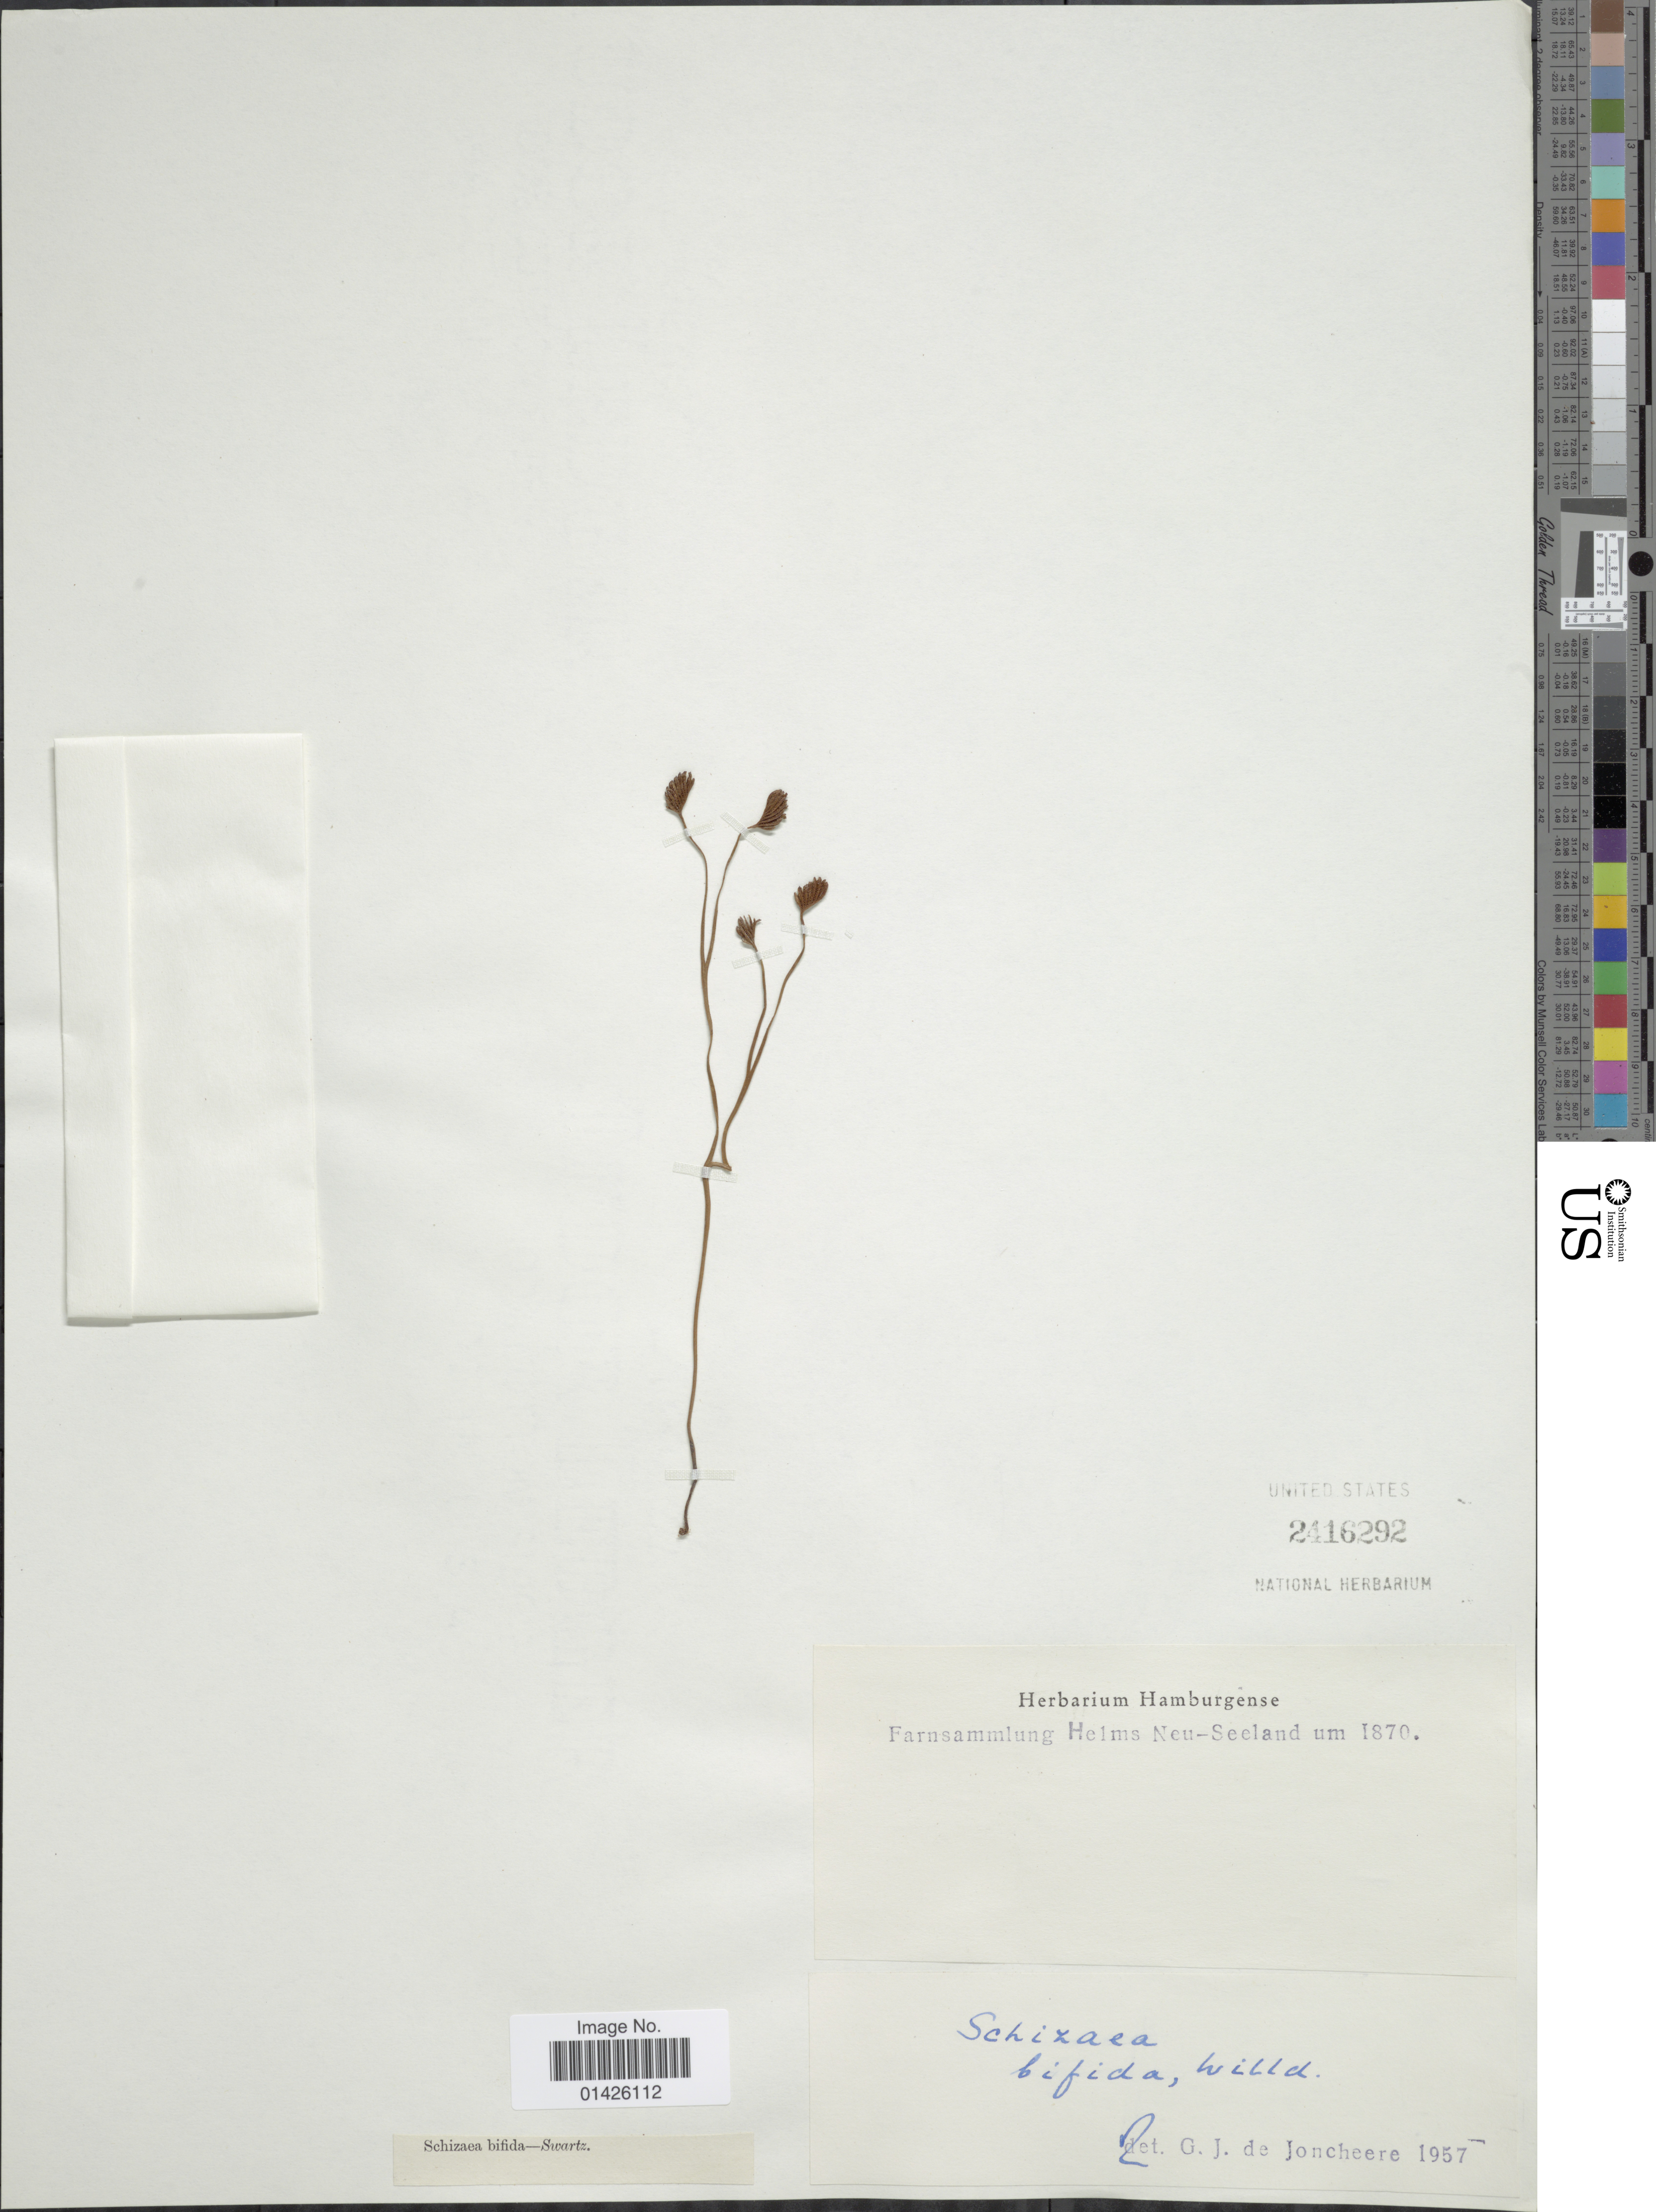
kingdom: Plantae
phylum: Tracheophyta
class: Polypodiopsida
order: Schizaeales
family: Schizaeaceae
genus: Schizaea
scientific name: Schizaea bifida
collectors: F. Helms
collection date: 1870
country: New Caledonia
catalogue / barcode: US 2416292